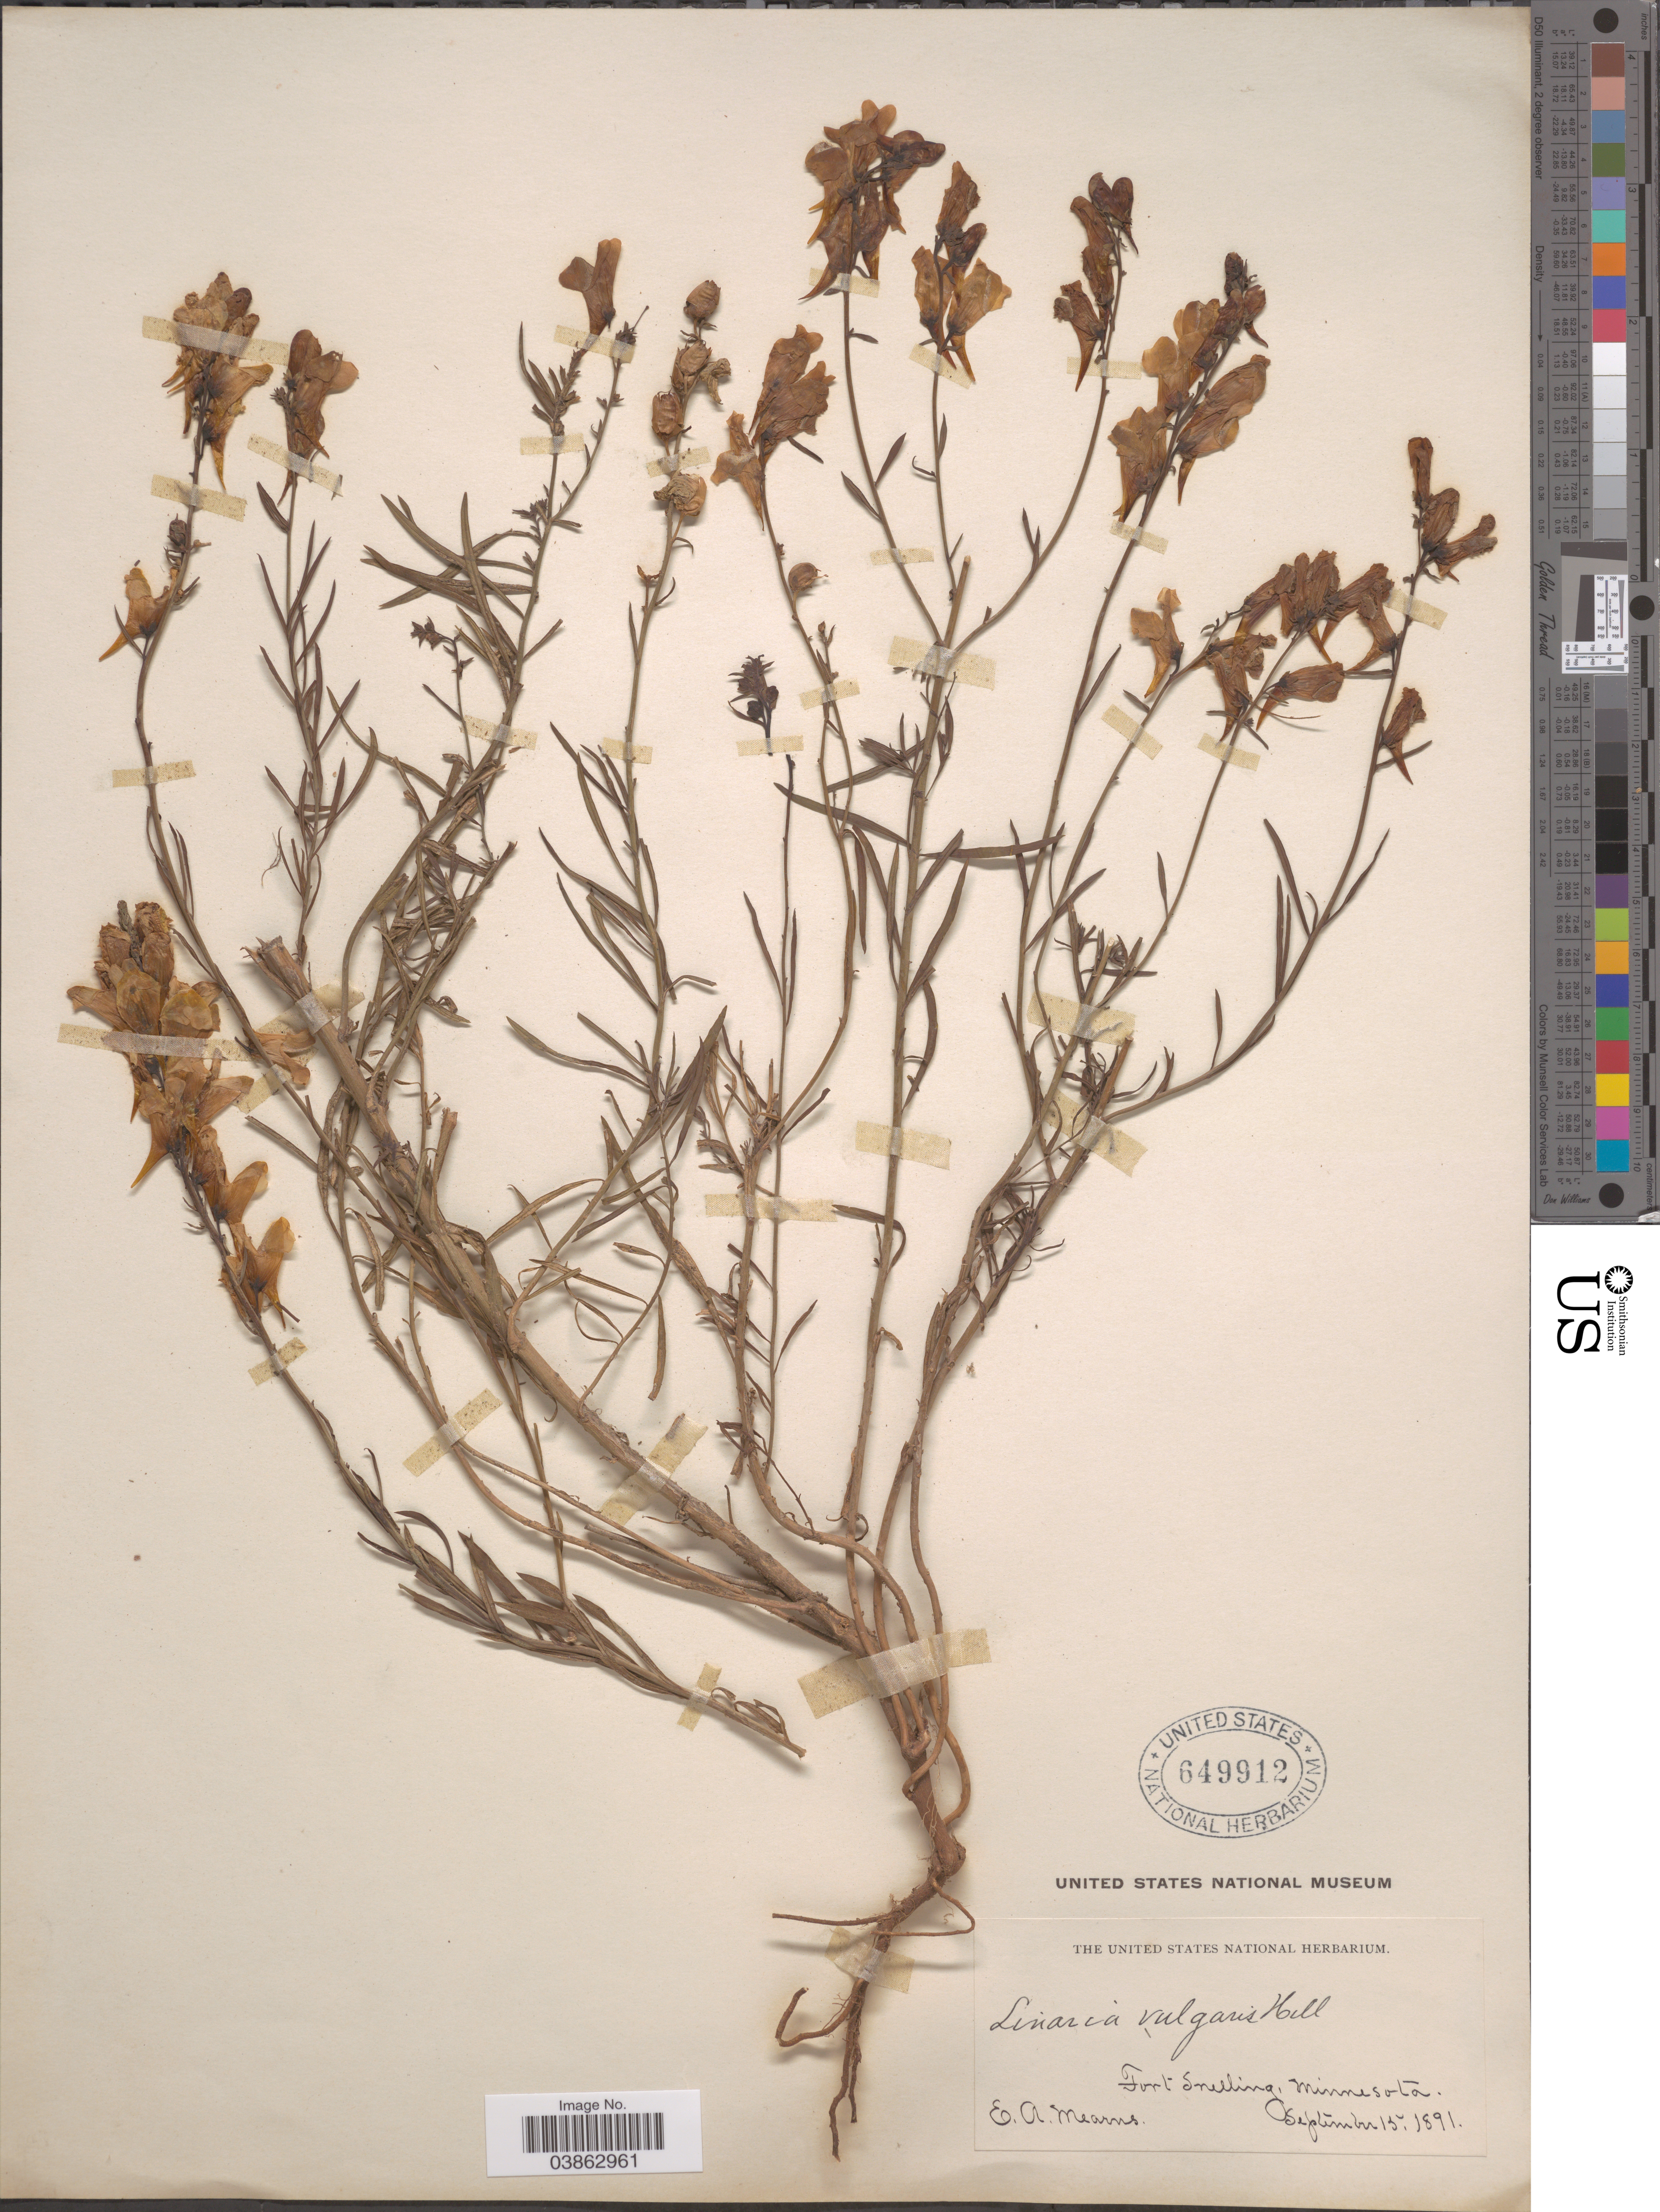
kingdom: Plantae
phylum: Tracheophyta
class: Magnoliopsida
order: Lamiales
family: Plantaginaceae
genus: Linaria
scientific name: Linaria vulgaris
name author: Mill.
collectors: E. A. Mearns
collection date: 1891-09-15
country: United States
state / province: Minnesota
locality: Fort Snelling.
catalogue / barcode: US 649912